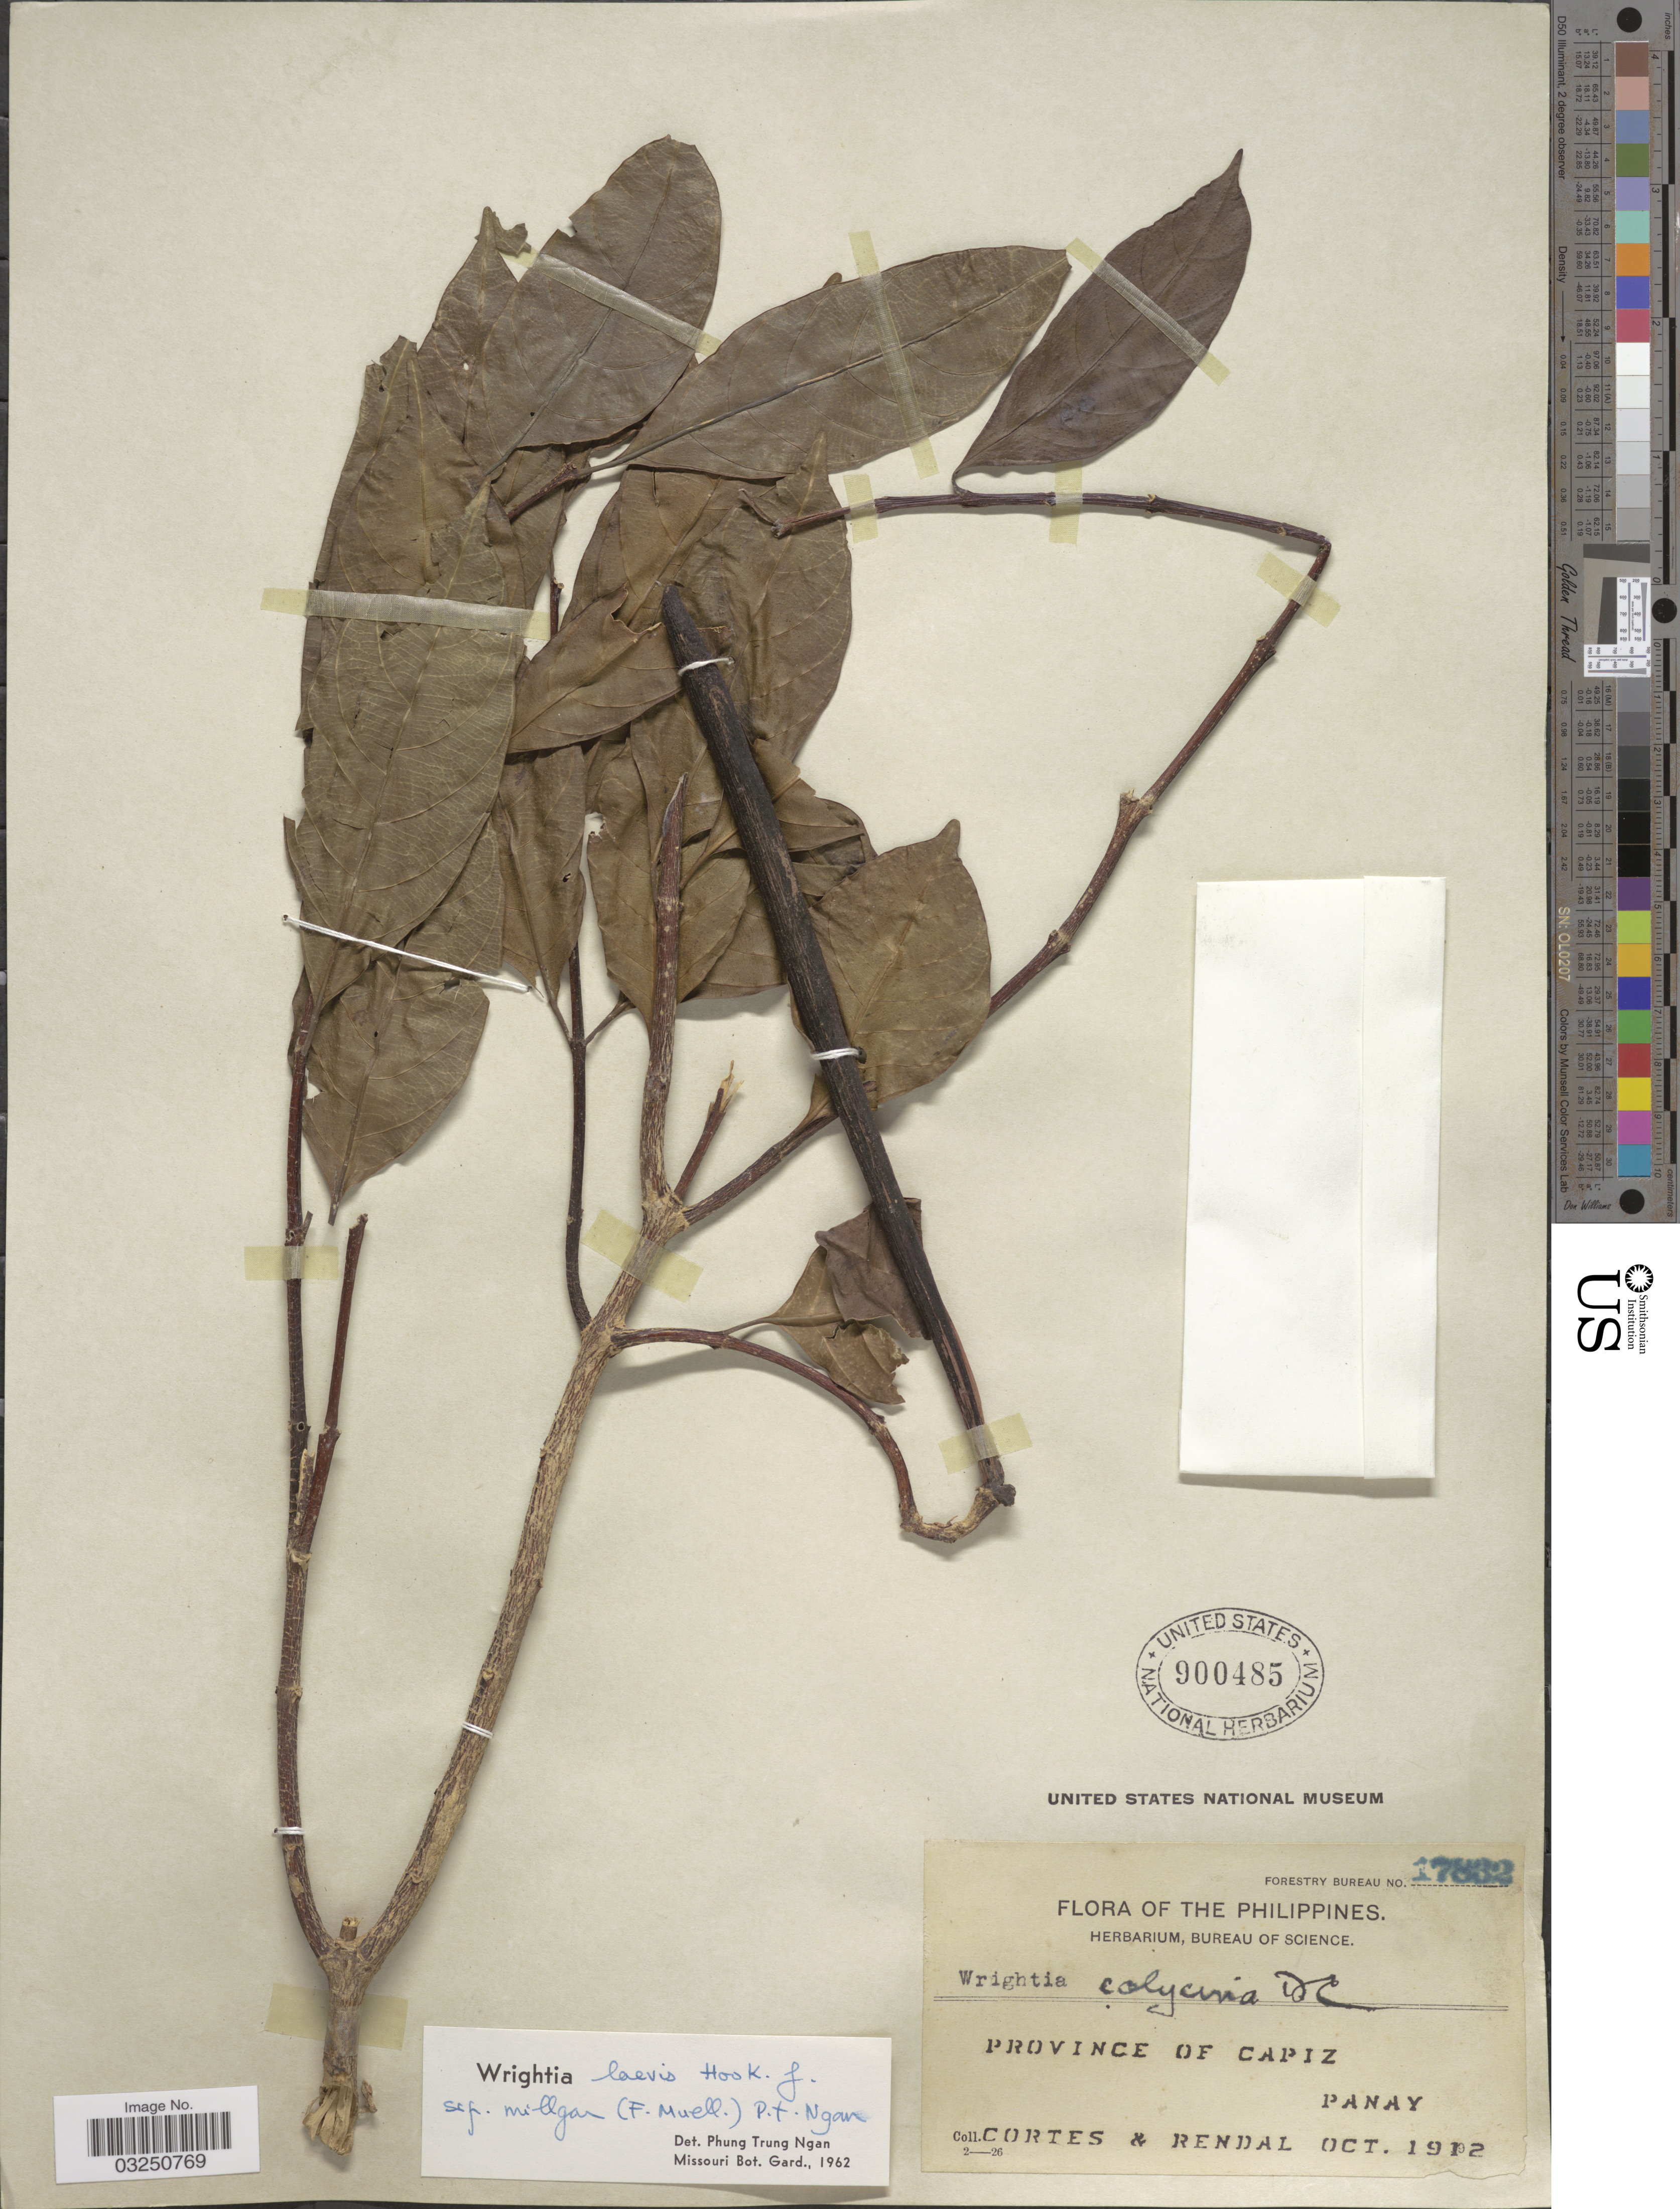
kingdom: Plantae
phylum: Tracheophyta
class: Magnoliopsida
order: Gentianales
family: Apocynaceae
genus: Wrightia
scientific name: Wrightia laevis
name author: Hook. f.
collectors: -. Cortes & -. Rendal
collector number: Forestry Bureau 7832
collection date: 1912-10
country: Philippines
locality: Province of Capiz, Panay.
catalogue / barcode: US 900485